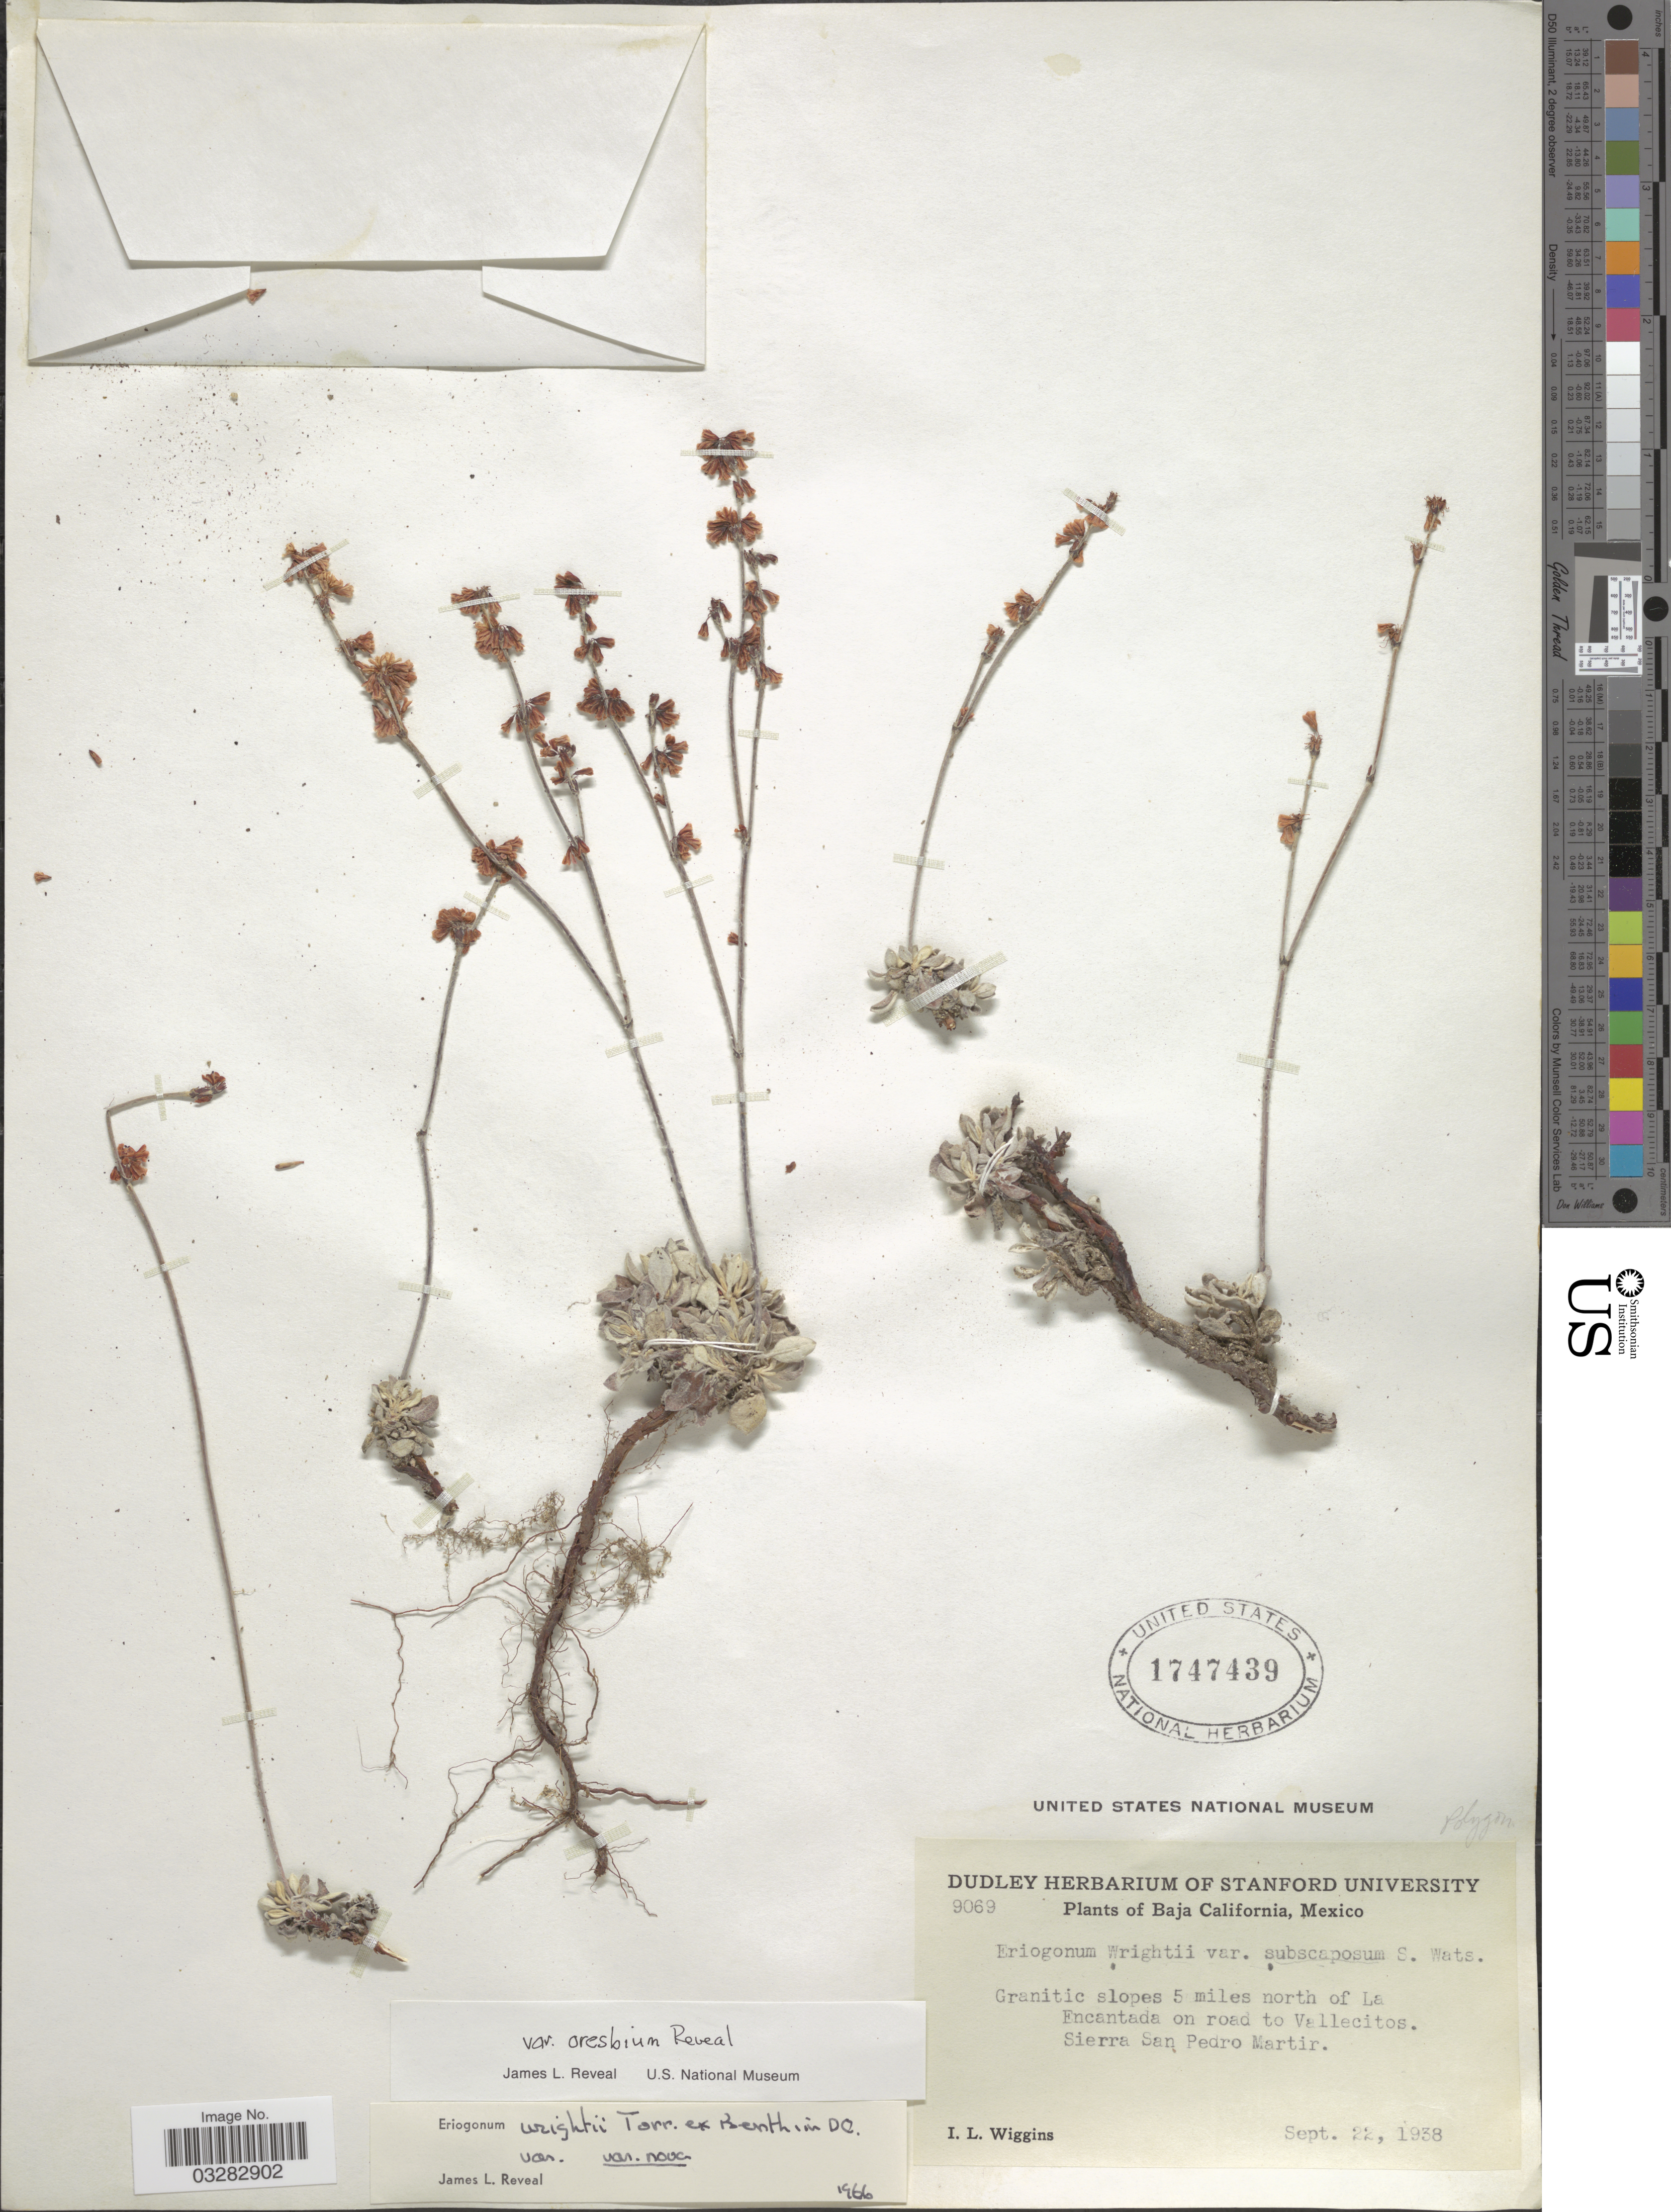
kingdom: Plantae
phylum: Tracheophyta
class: Magnoliopsida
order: Caryophyllales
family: Polygonaceae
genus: Eriogonum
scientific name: Eriogonum wrightii var. oresbium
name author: Reveal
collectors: I. L. Wiggins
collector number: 9069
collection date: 1938-09-22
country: Mexico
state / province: Baja California Norte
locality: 5 miles north of La Encantada on road to Vallecitos. Sierra San Pedro Martir.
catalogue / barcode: US 1747439